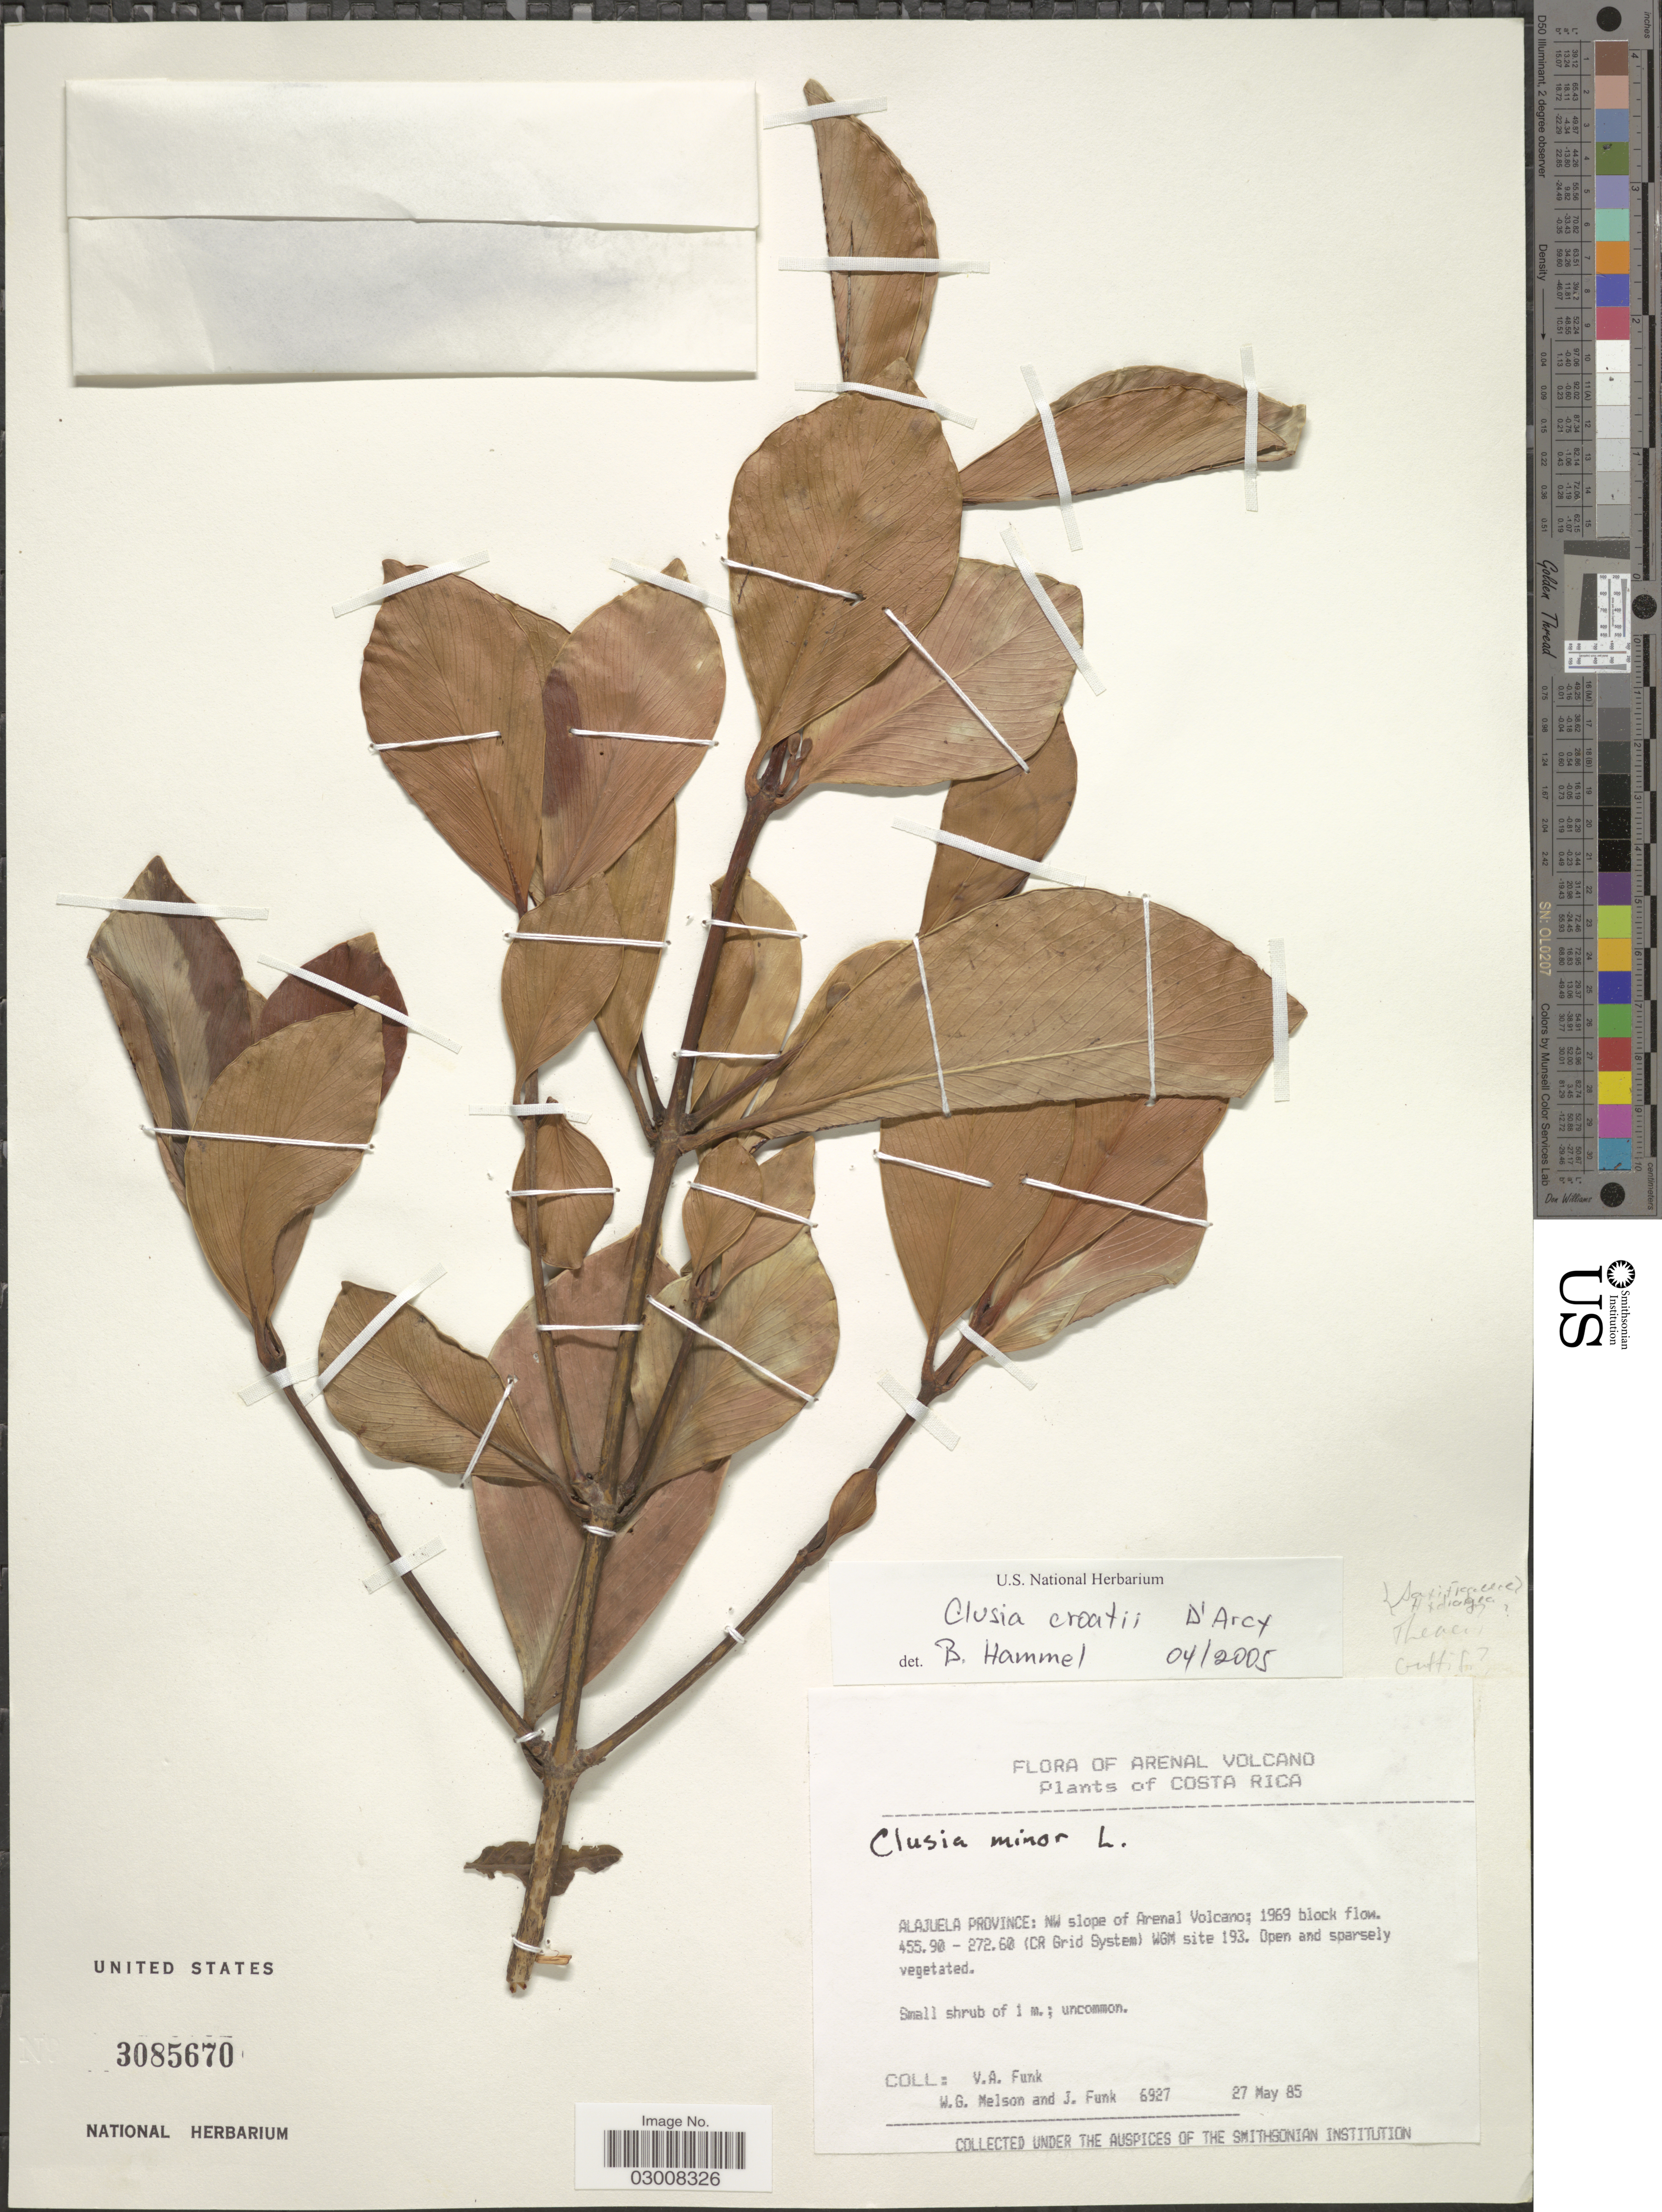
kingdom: Plantae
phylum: Tracheophyta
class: Magnoliopsida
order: Malpighiales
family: Clusiaceae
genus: Clusia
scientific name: Clusia croatii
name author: D'Arcy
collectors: V. Funk, W. Melson & J. Funk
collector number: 6927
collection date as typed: Transcribed d/m/y: 27/5/85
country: Costa Rica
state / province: Alajuela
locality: NW slope of Arenal Volcano; 1969 block flow 455.90-272.60 (CR Grid System) WGM site 193.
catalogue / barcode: US 3085670